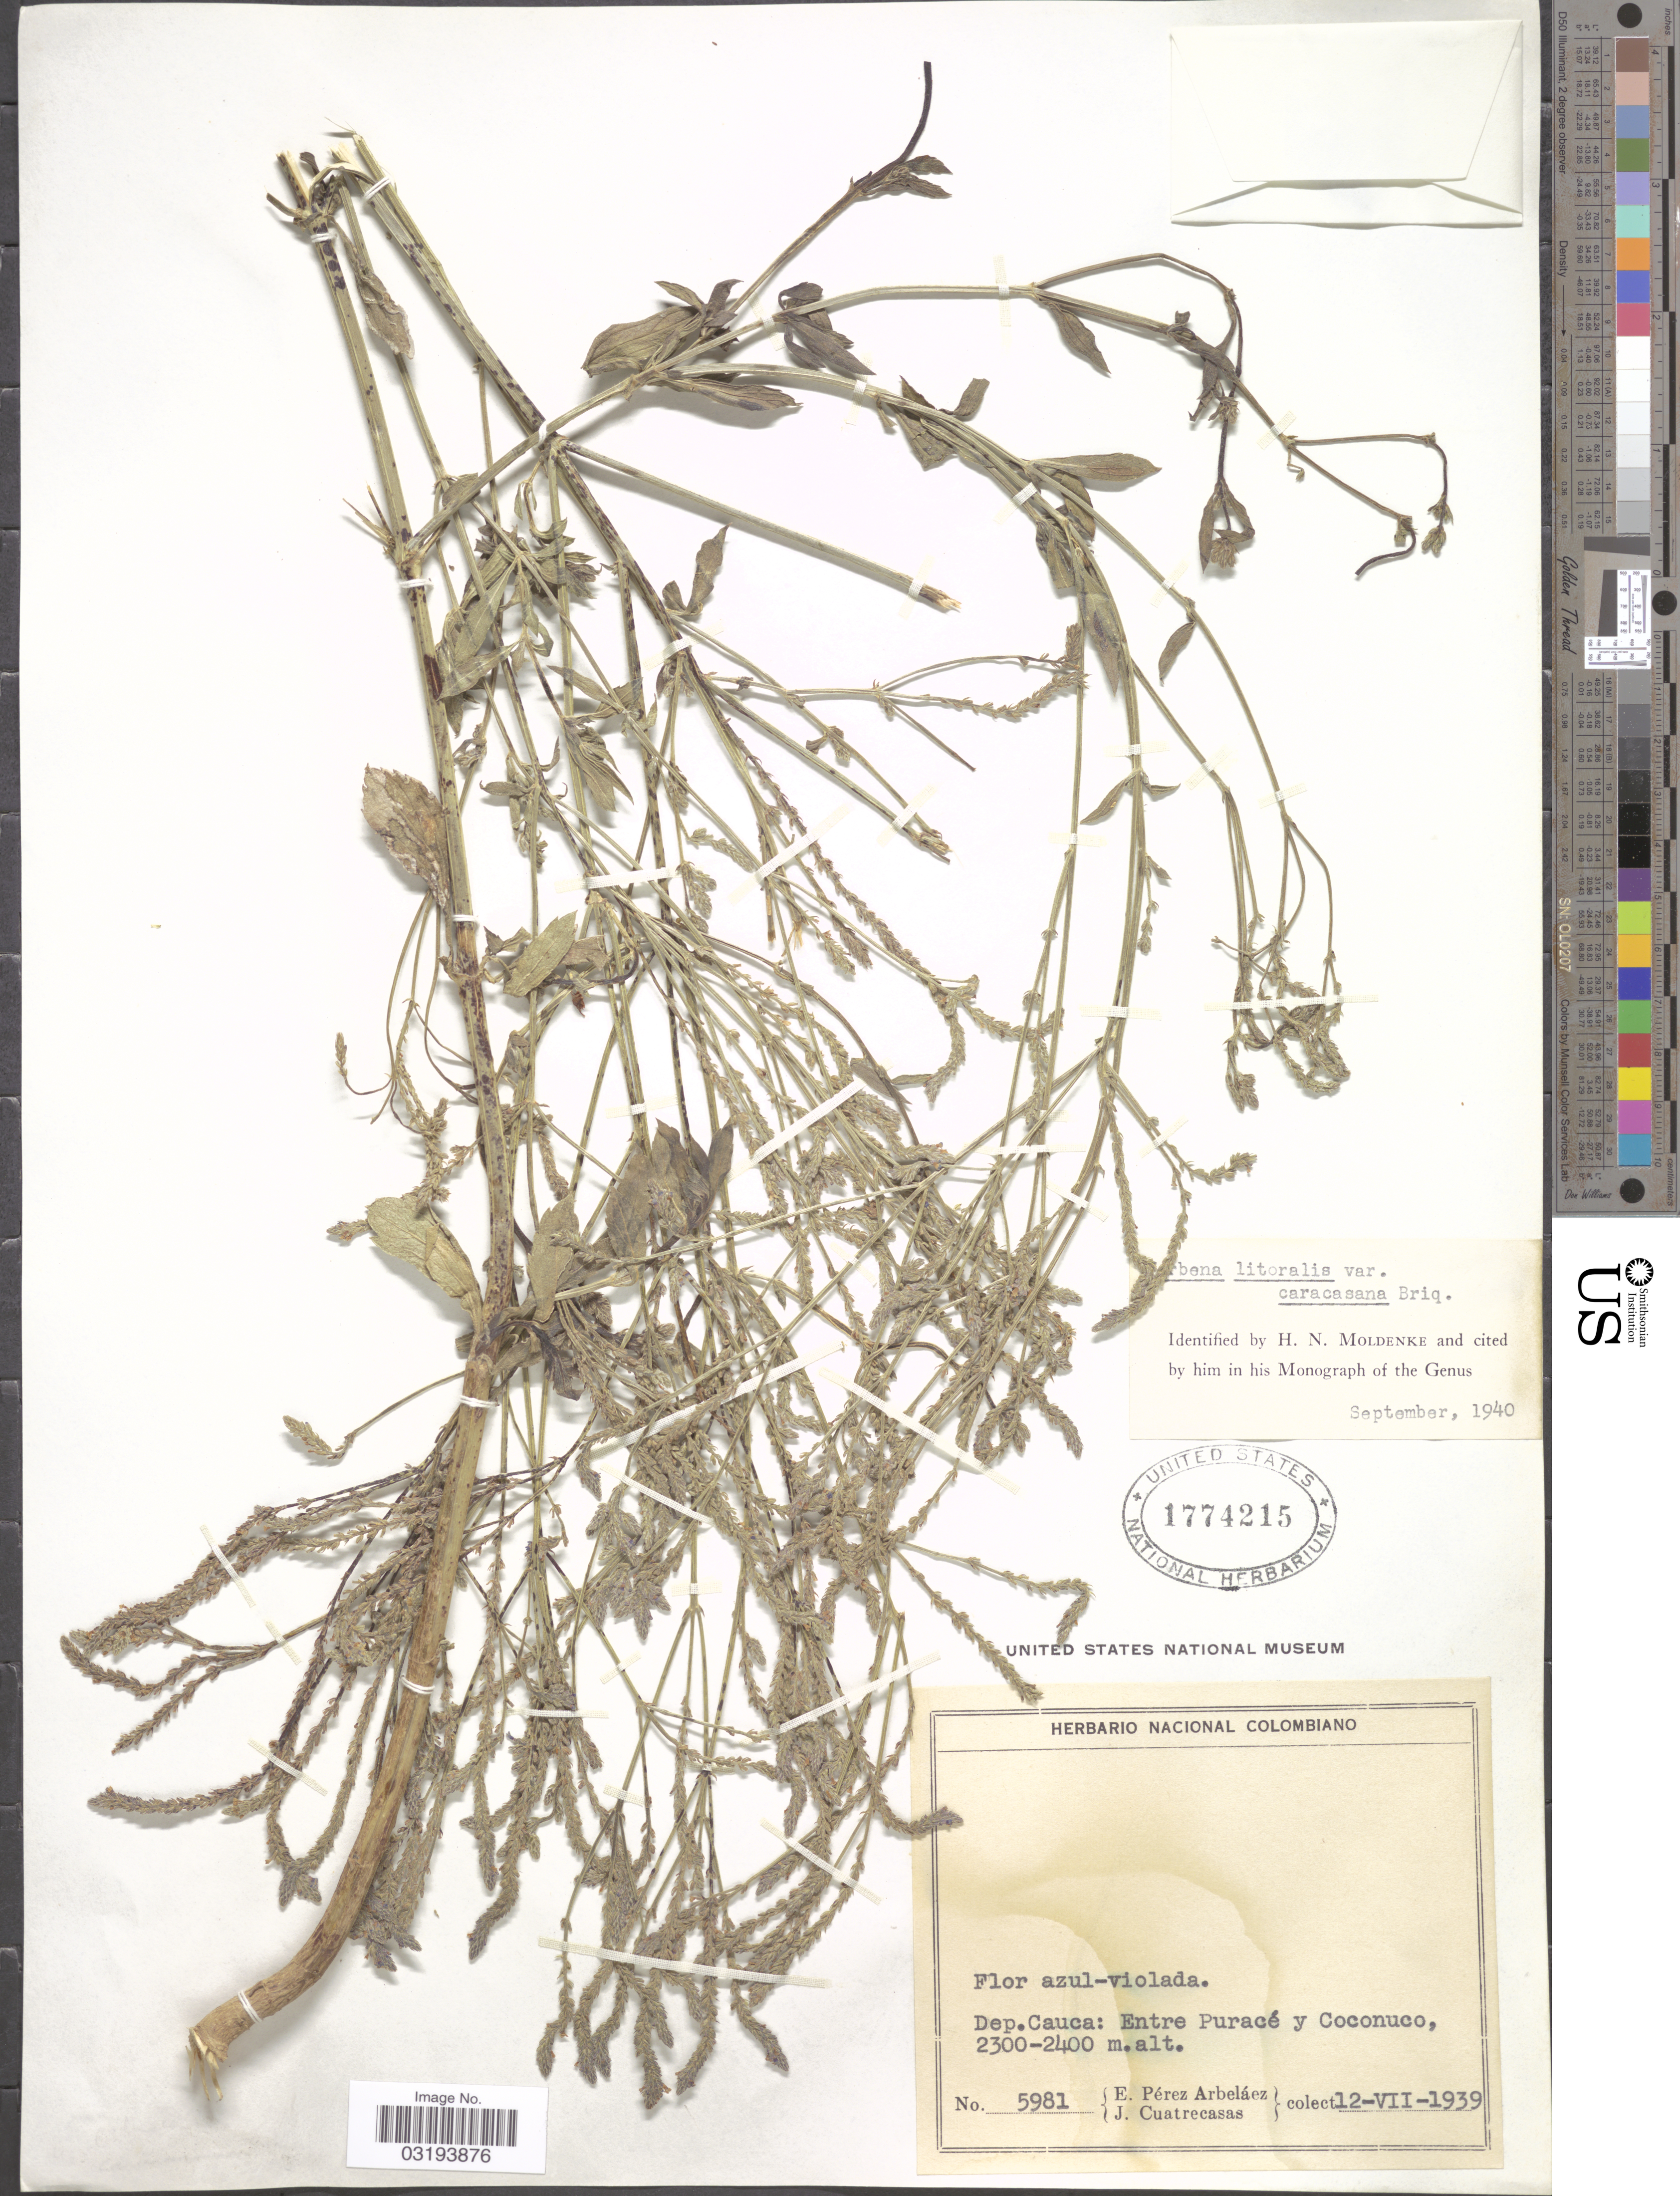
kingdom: Plantae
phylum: Tracheophyta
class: Magnoliopsida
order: Lamiales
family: Verbenaceae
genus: Verbena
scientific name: Verbena litoralis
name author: Kunth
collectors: E. Pérez Arbeláez & J. Cuatrecasas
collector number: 5981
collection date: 1939-07-12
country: Colombia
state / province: Cauca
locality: Dep. Cauca: Entre Puracé y Coconuco.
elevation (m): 2300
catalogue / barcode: US 1774215